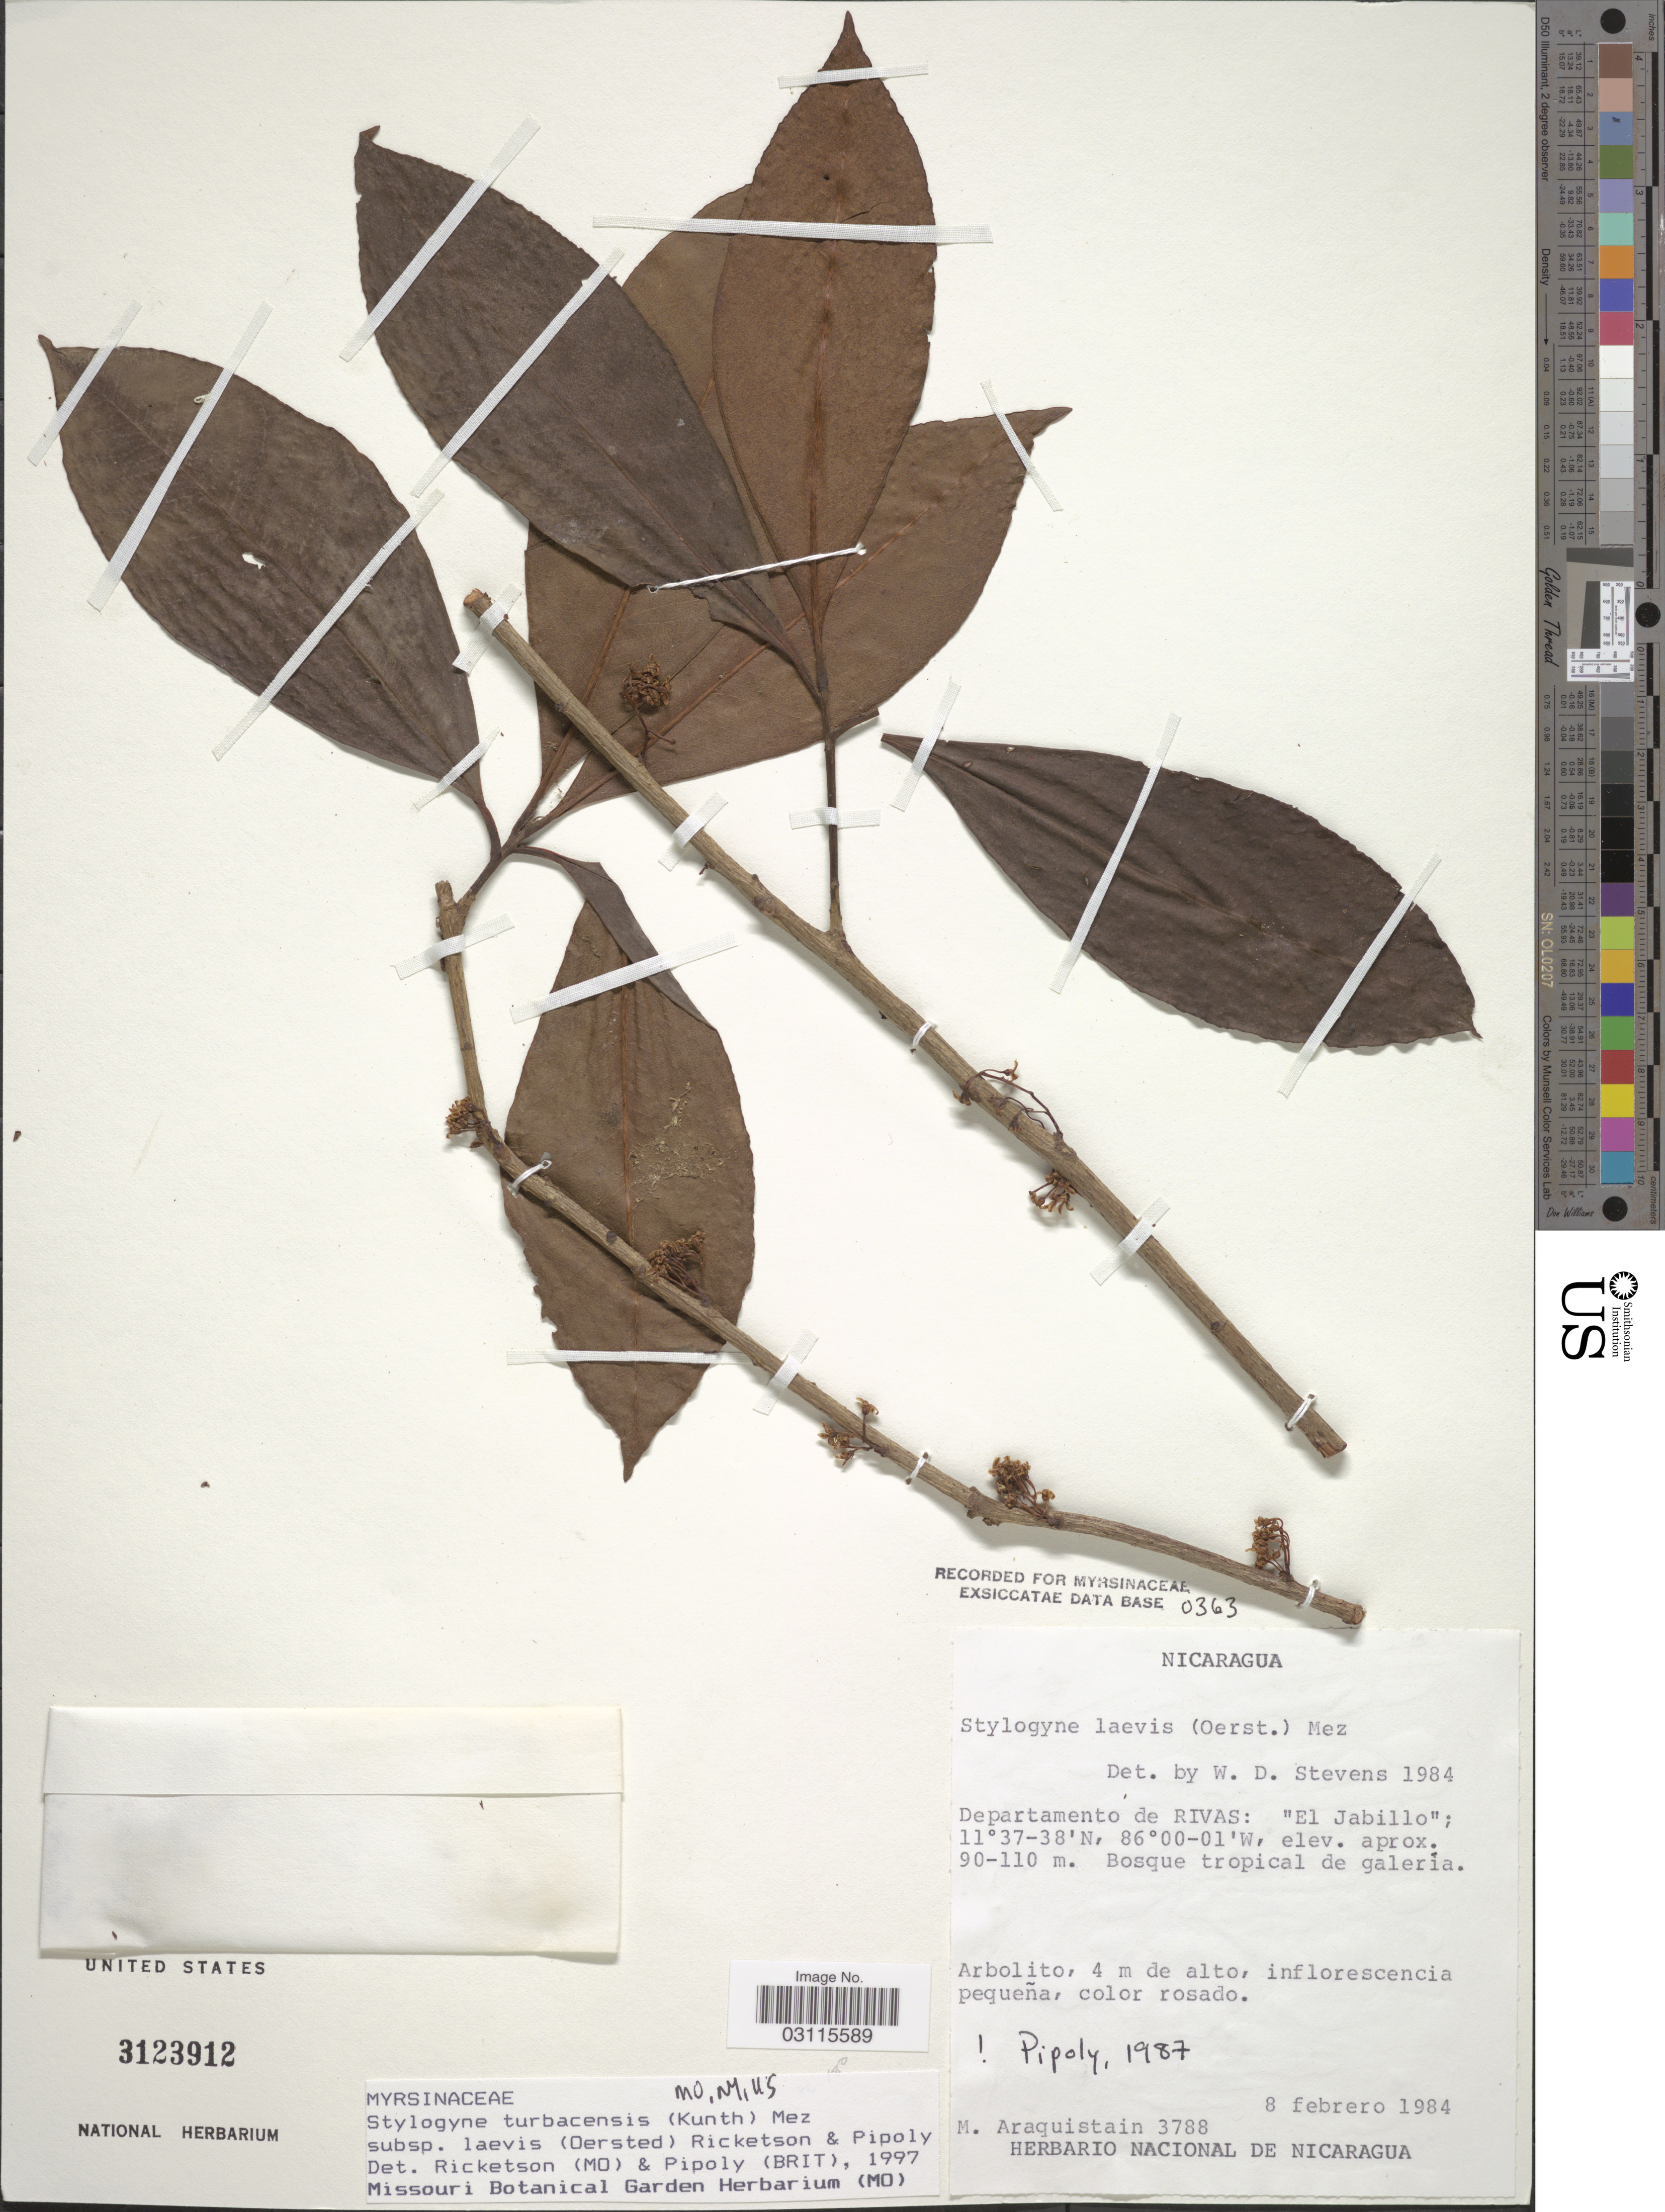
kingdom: Plantae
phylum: Tracheophyta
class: Magnoliopsida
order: Ericales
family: Primulaceae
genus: Stylogyne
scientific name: Stylogyne turbacensis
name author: (Kunth) Mez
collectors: M. Araquistain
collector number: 3788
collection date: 1984-02-08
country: Nicaragua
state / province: Rivas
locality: Departamento de Rivas: "El Jabillo".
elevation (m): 90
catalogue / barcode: US 3123912